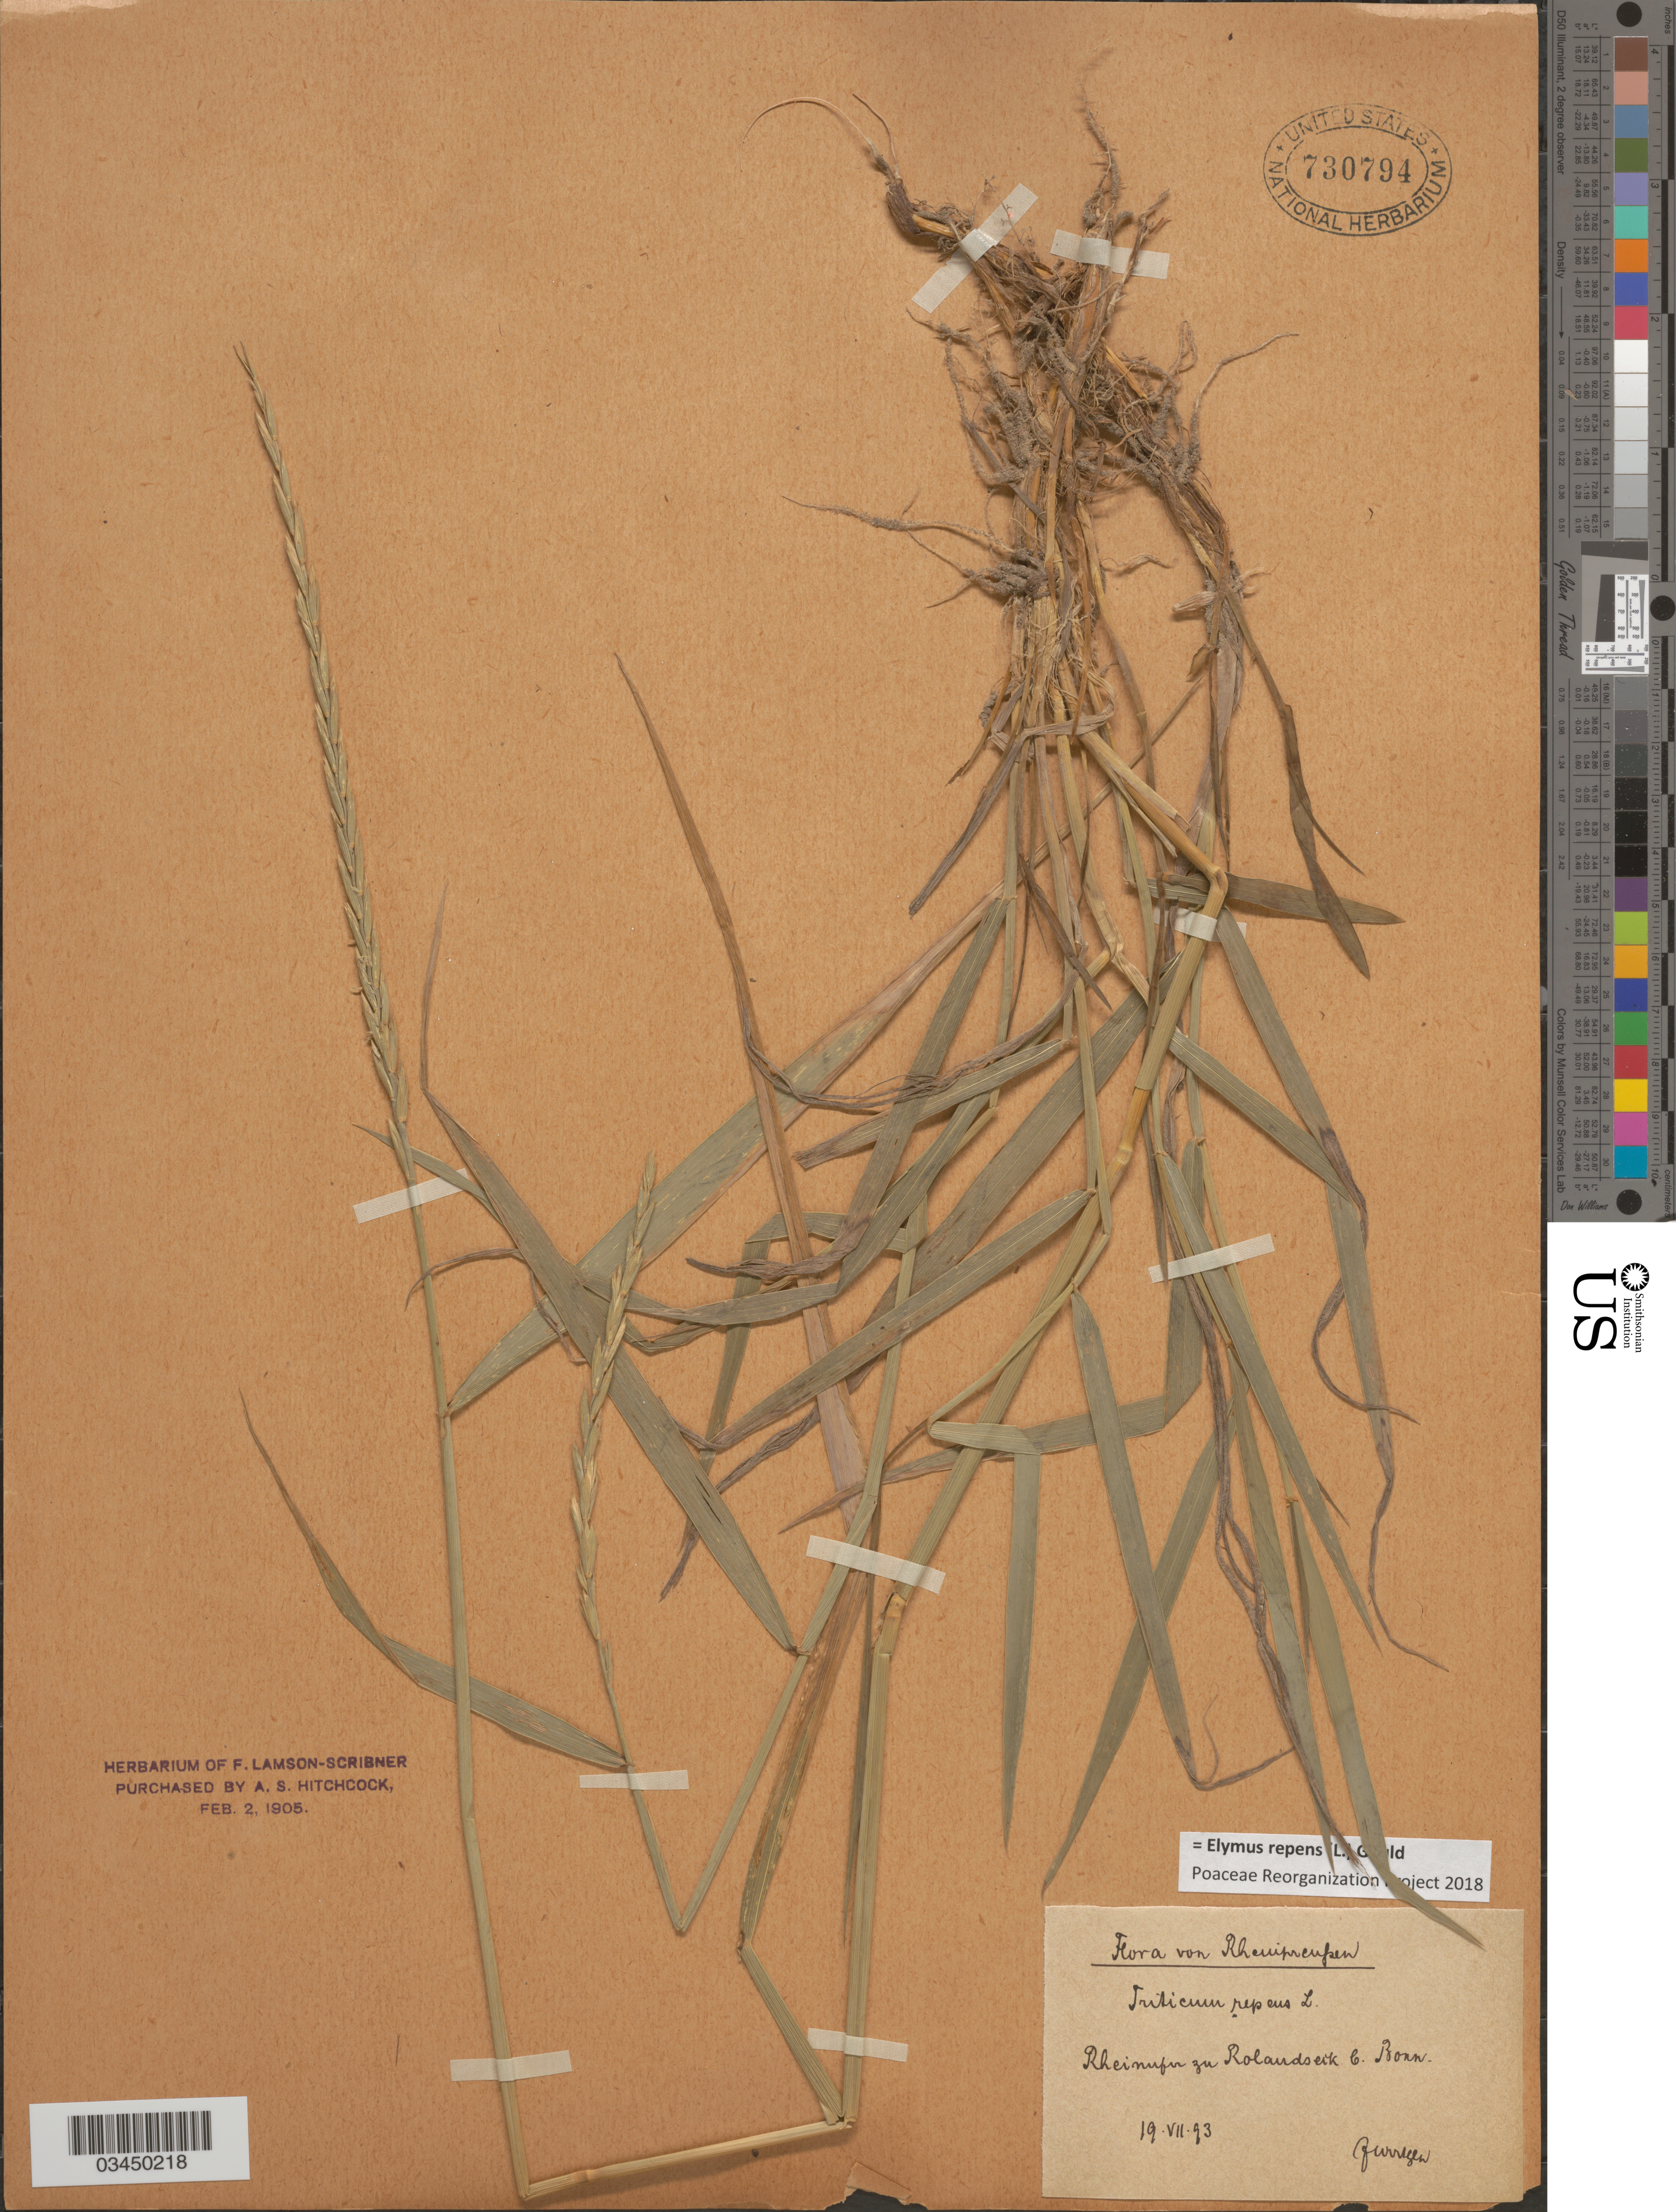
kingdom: Plantae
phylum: Tracheophyta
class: Liliopsida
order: Poales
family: Poaceae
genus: Elymus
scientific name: Elymus repens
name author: (L.) Gould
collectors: F. Wirtgen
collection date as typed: Transcribed d/m/y: 19/7/93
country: Germany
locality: Rheinpreussen. Rheinufen zu Rolandseik b. Bonn.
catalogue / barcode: US 730794